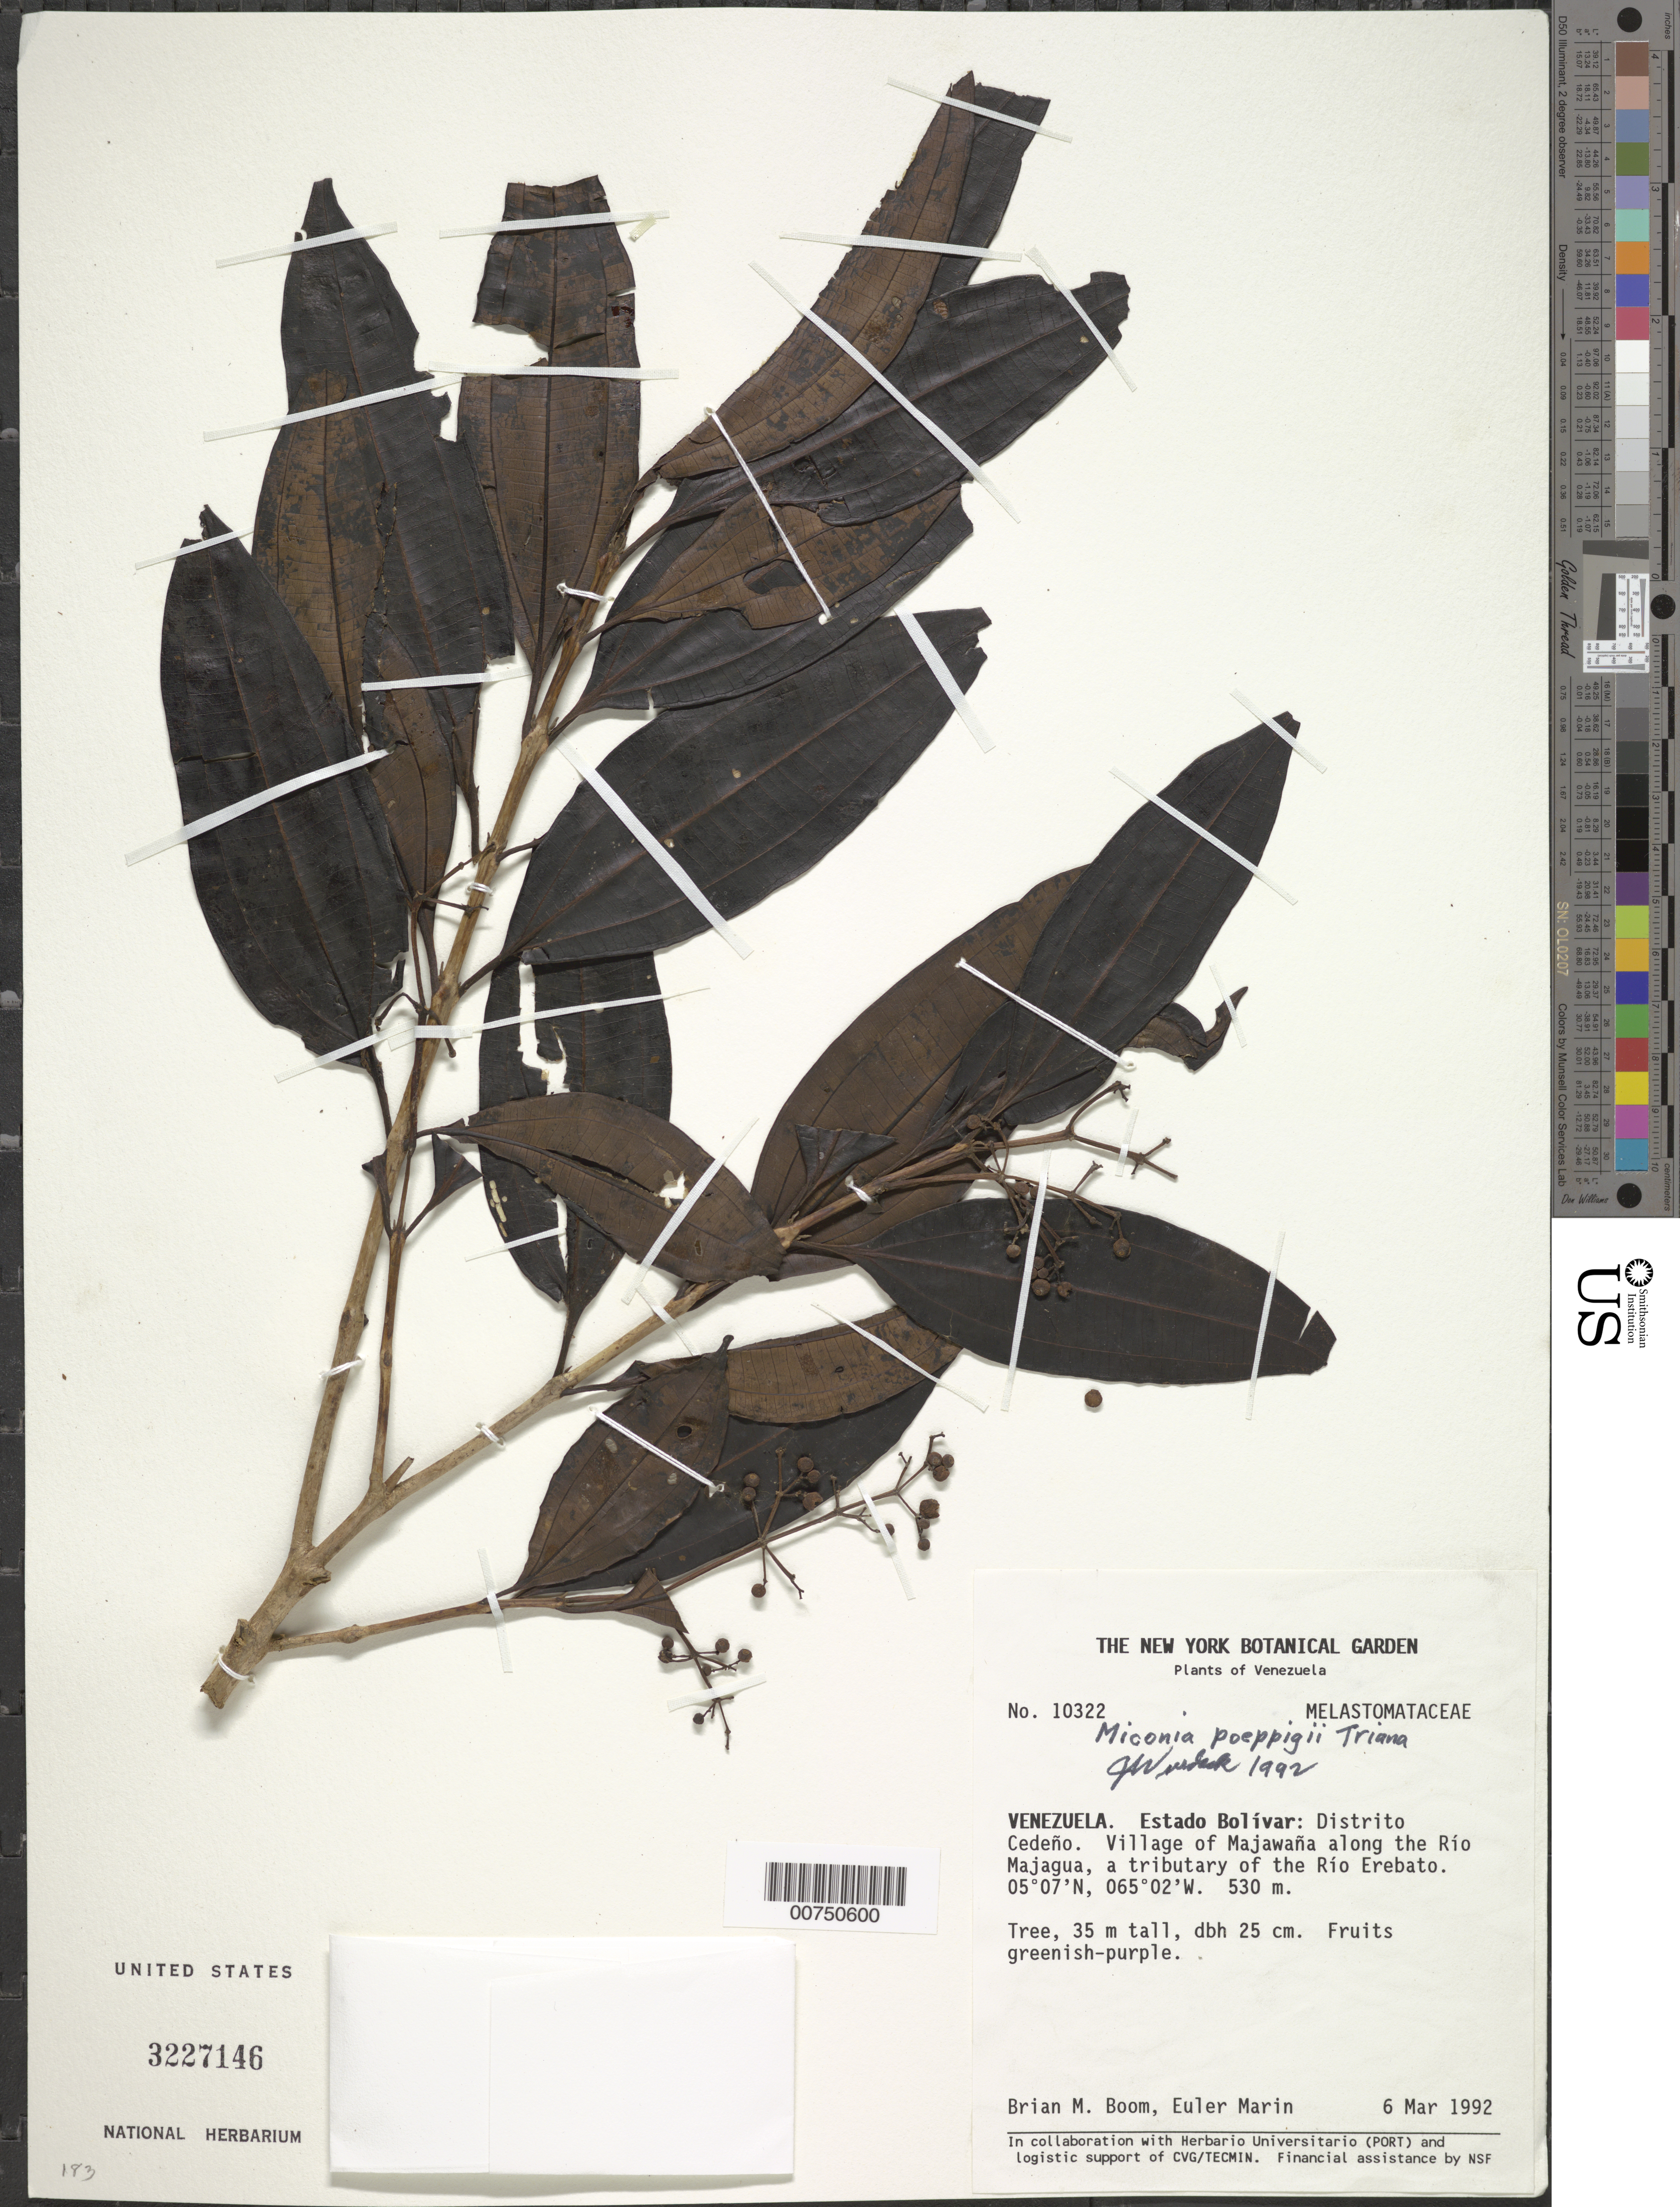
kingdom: Plantae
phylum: Tracheophyta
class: Magnoliopsida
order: Myrtales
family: Melastomataceae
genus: Miconia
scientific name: Miconia poeppigii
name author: Triana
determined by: Wurdack, John J., (US), US (UNITED STATES)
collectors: B. M. Boom & E. Marin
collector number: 10322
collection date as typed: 6-Mar-92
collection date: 1992-03-06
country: Venezuela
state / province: Bolívar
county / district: Cedeño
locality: Majawana village along the Río Majagua, tributary of the Río Erebato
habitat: Along rio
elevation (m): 530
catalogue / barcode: US 3227146